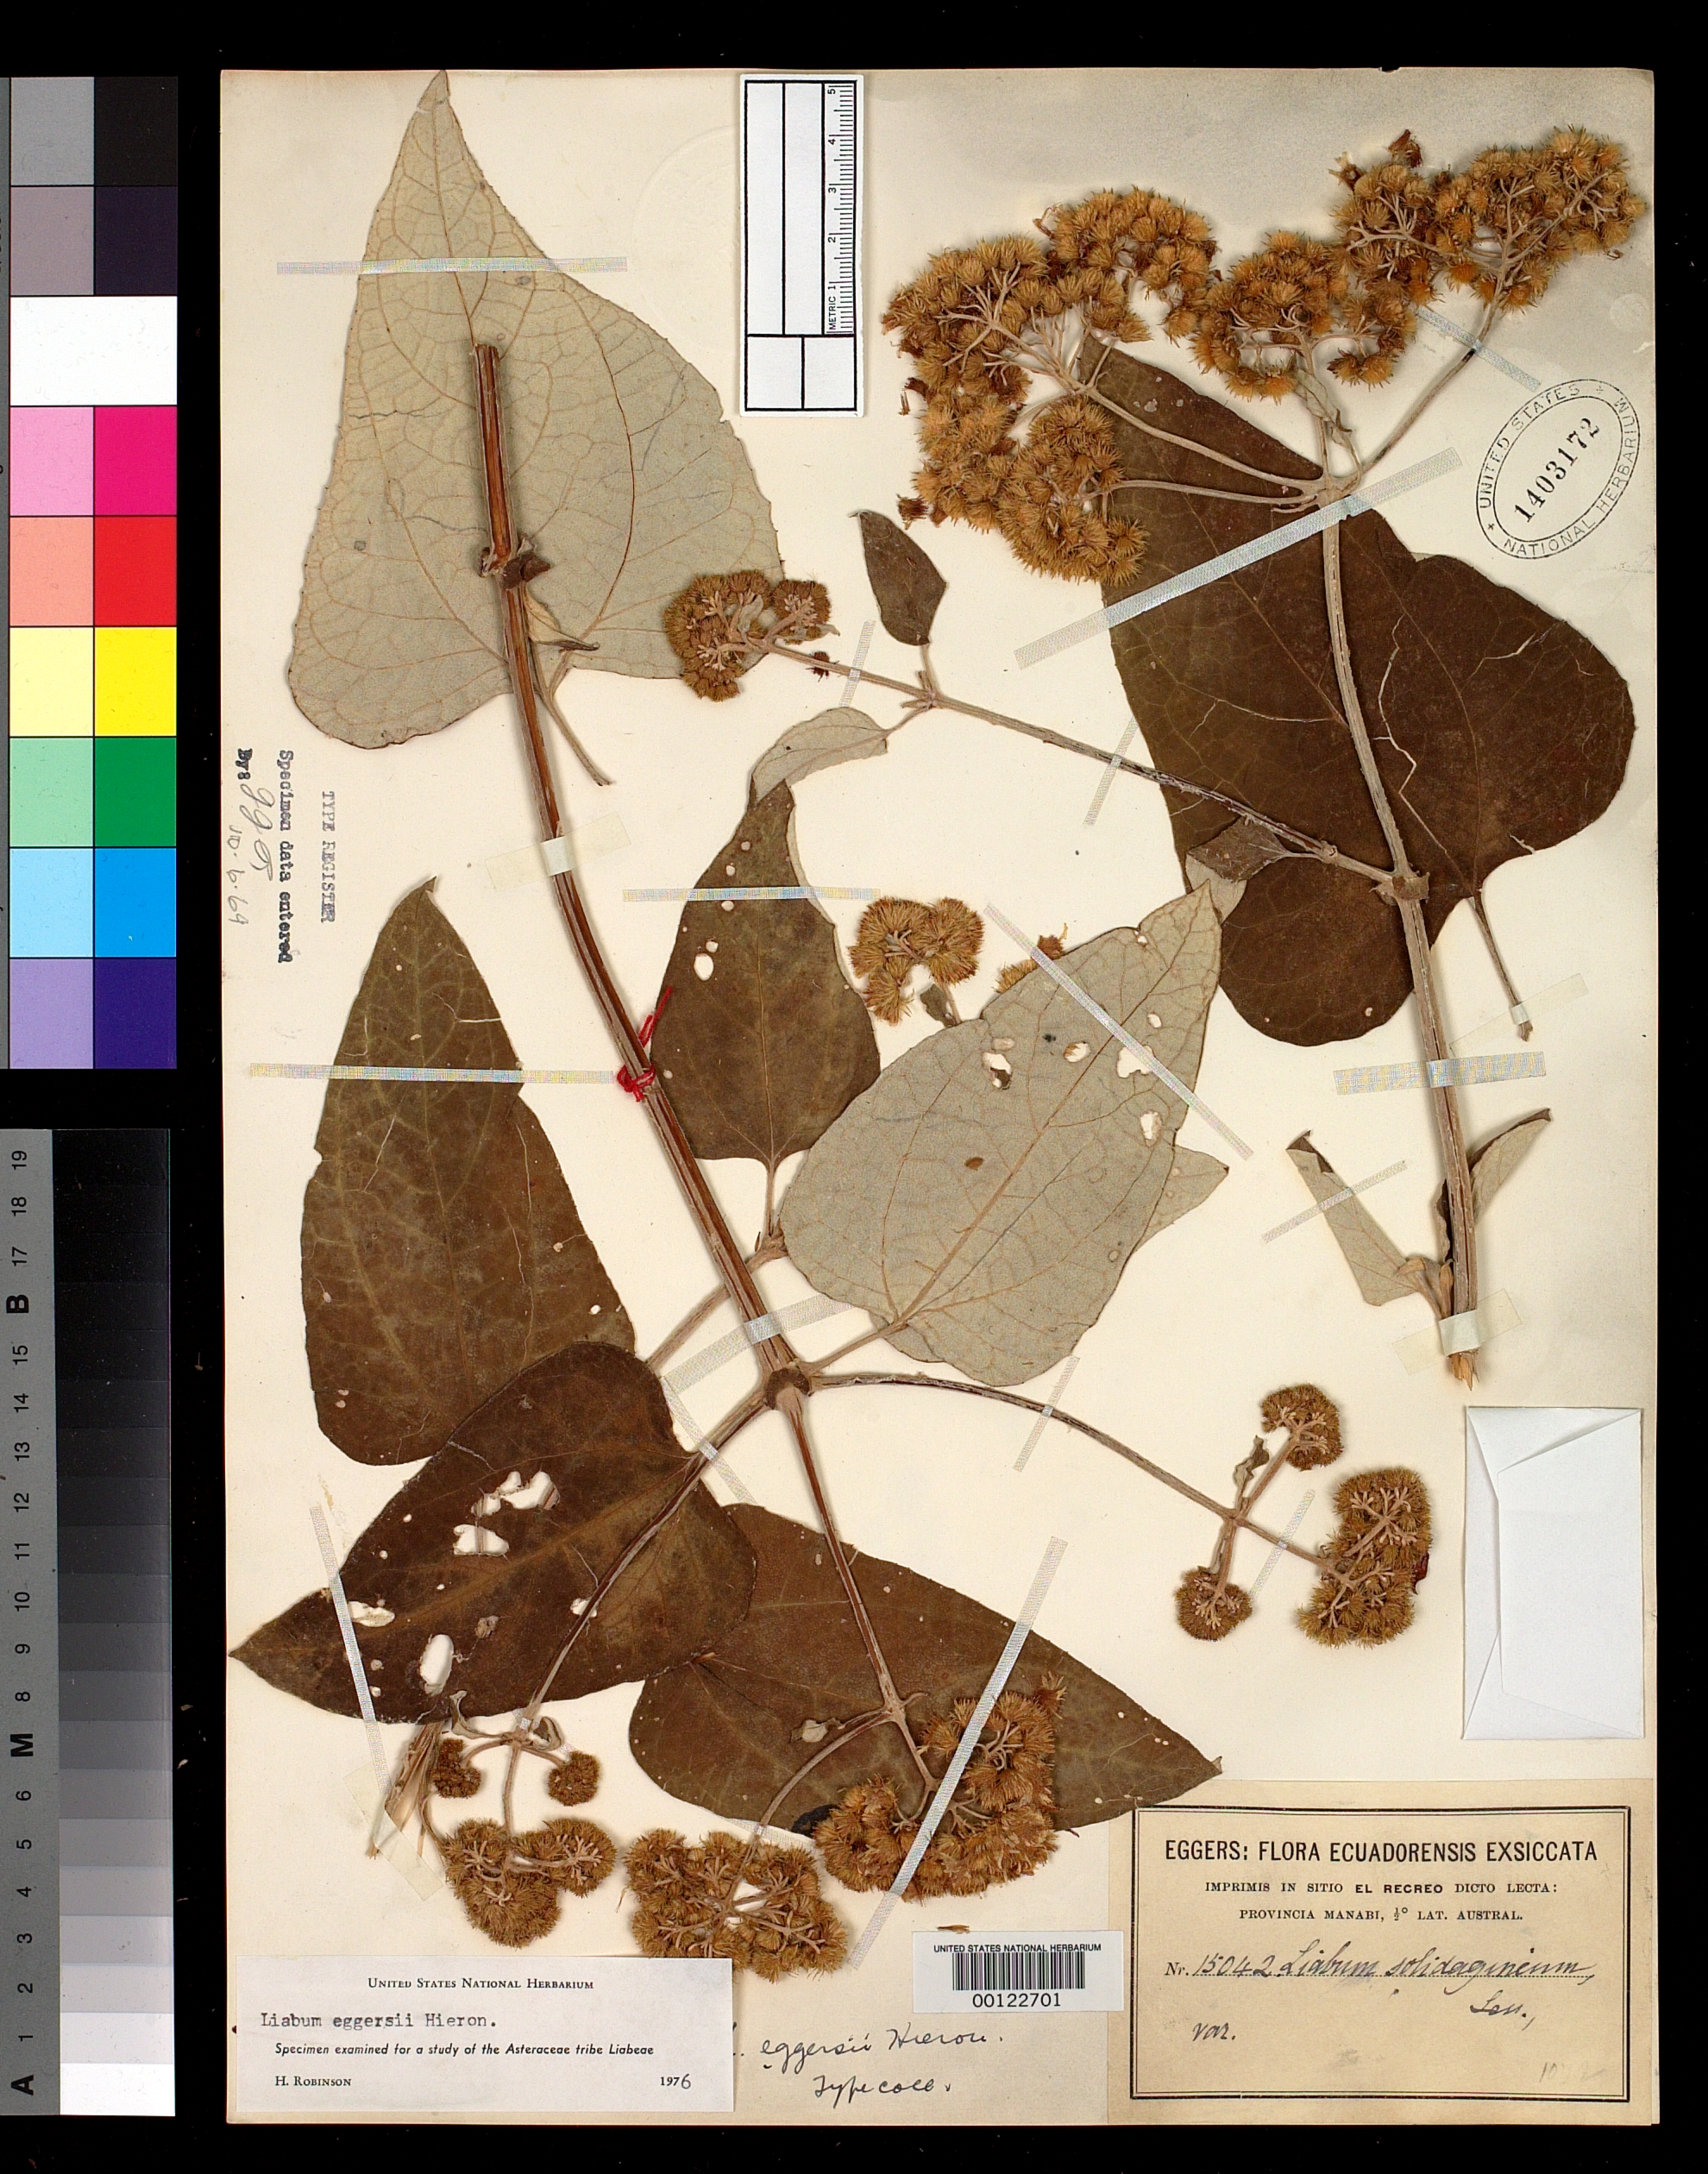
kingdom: Plantae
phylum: Tracheophyta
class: Magnoliopsida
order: Asterales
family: Asteraceae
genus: Liabum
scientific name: Liabum eggersii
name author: Hieron.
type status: Isotype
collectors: H. F. A. von Eggers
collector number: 15042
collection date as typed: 28 Jul 1893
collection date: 1893-07-28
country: Ecuador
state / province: Manabí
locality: El Recreo.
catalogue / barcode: US 1403172